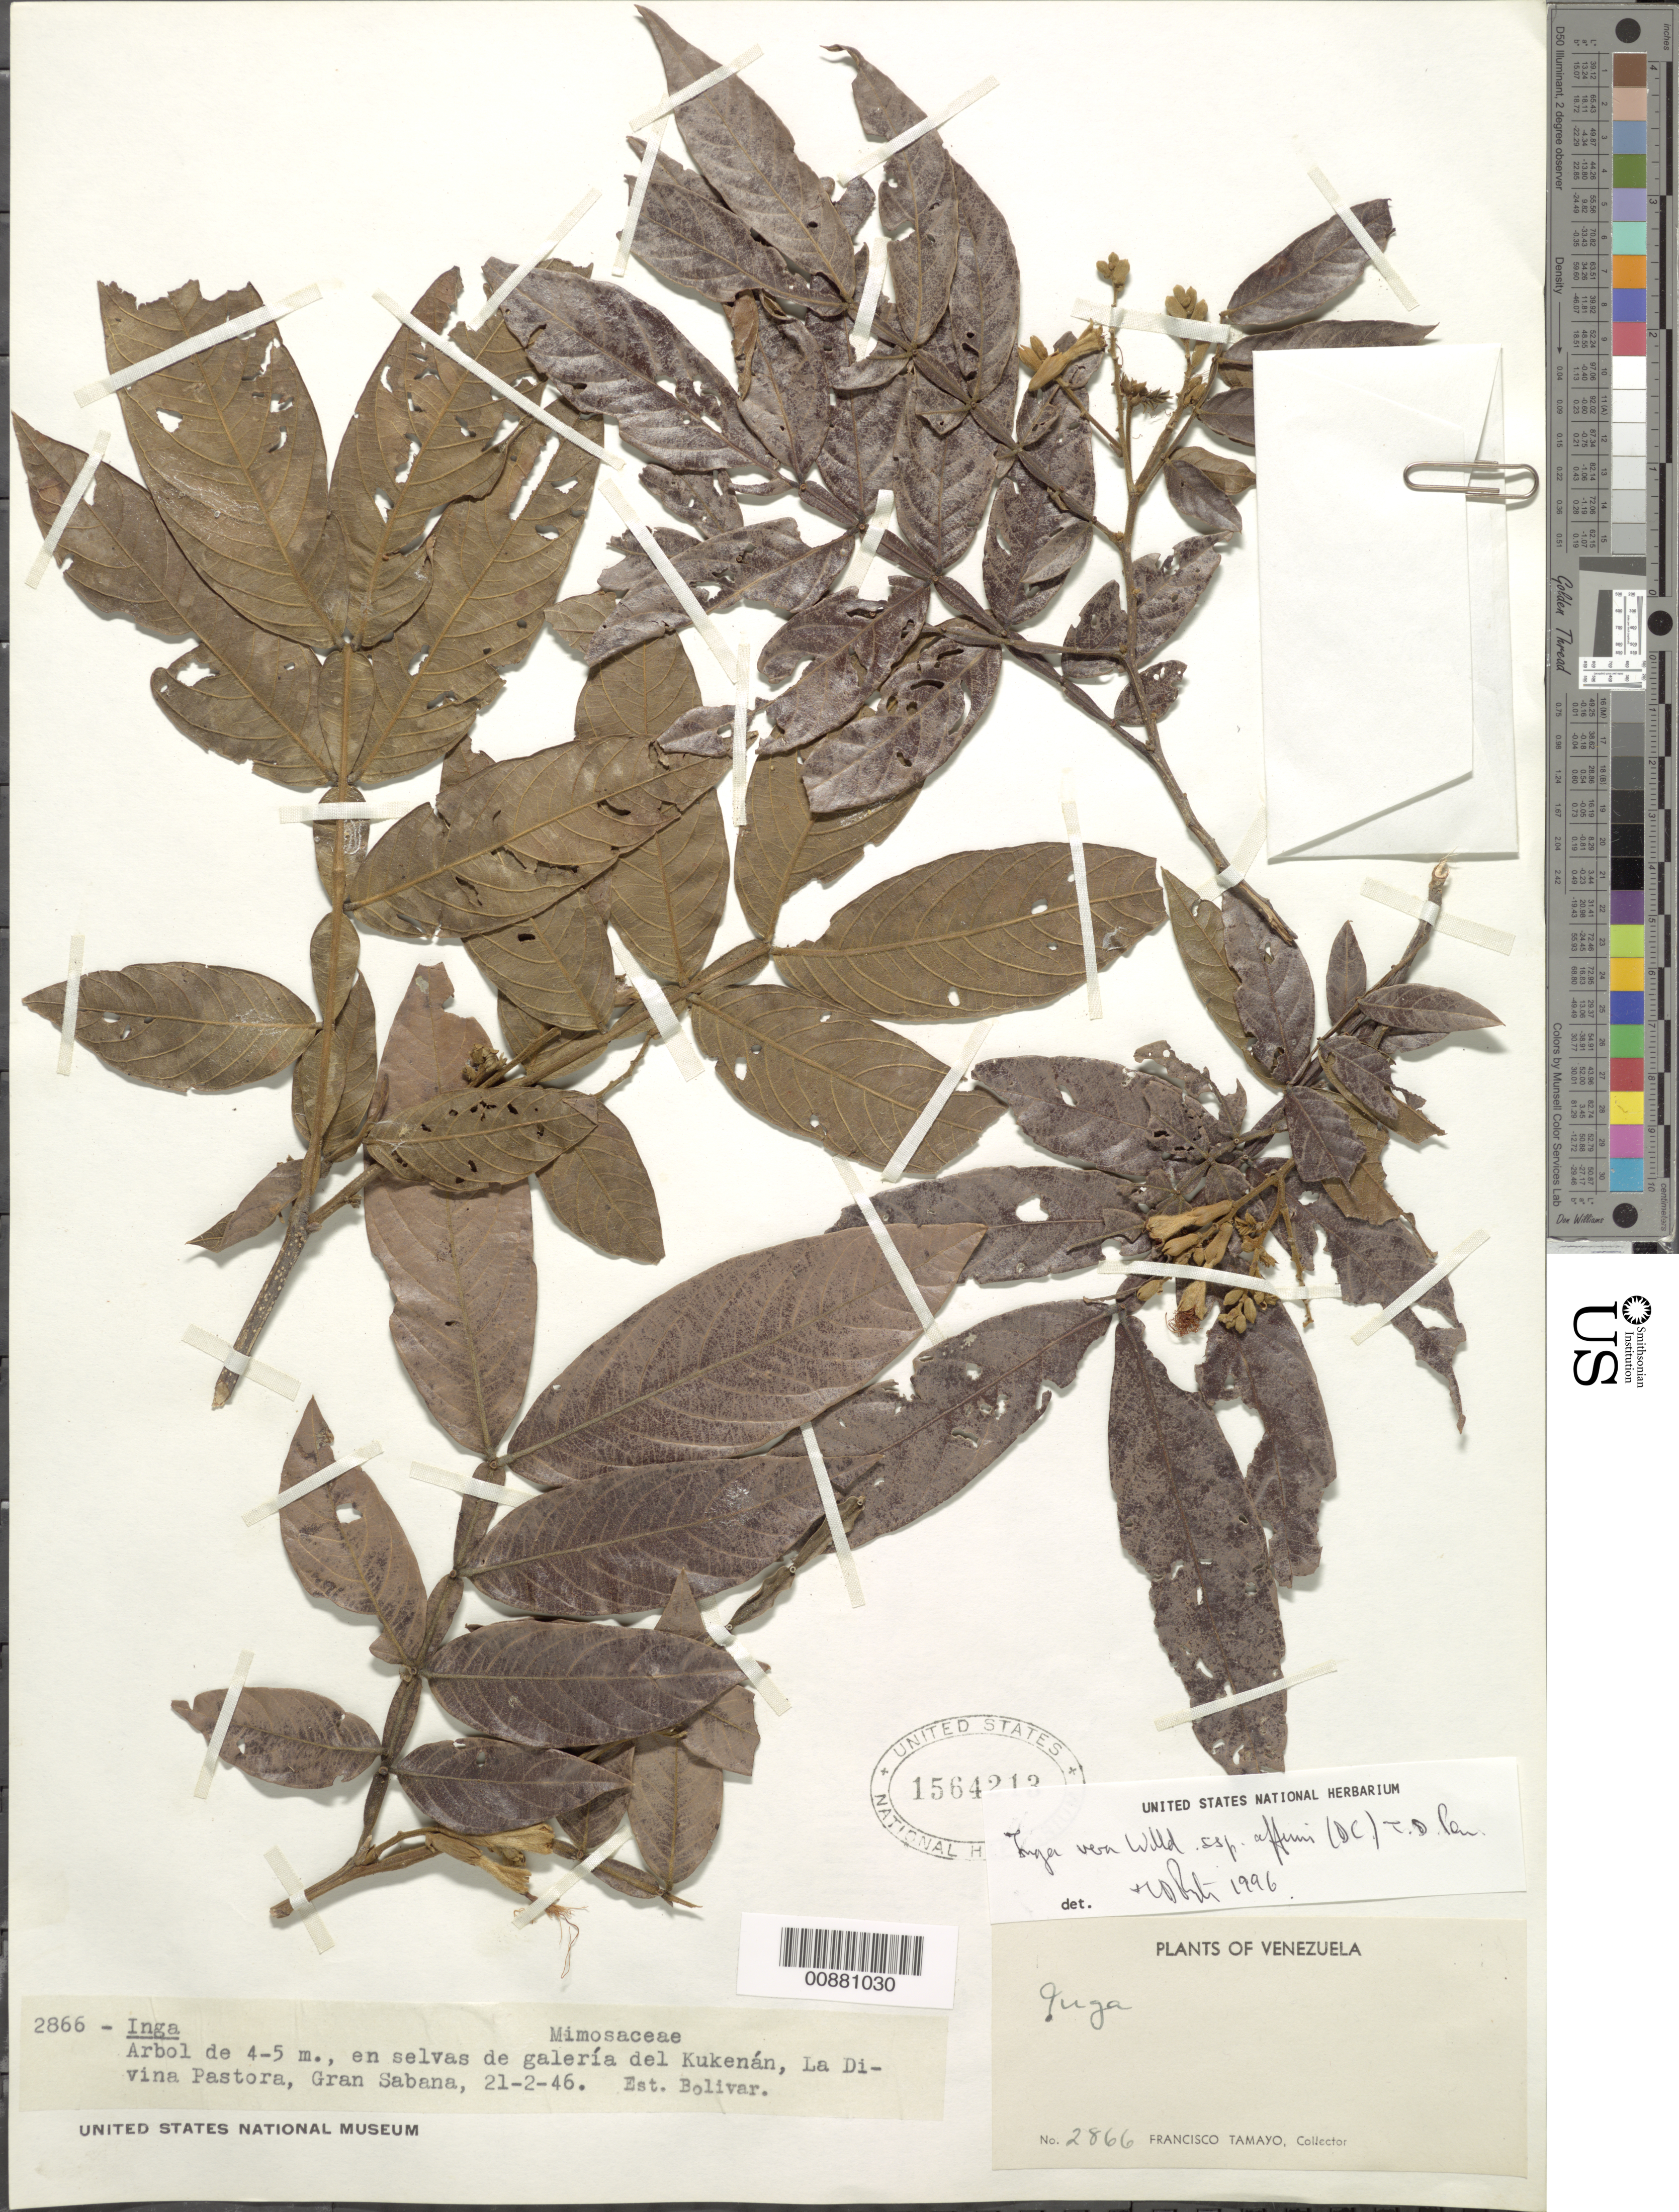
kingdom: Plantae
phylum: Tracheophyta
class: Magnoliopsida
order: Fabales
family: Fabaceae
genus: Inga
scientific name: Inga vera subsp. affinis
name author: (DC.) T.D. Penn.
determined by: Pennington, T. D., (K)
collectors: F. Tamayo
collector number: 2866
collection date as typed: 21-Feb-46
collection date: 1946-02-21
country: Venezuela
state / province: Bolívar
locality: Gran Sabana, Río Kukenán; Hato de La Divina Pastora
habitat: Selvas de galeria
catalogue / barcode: US 1564213